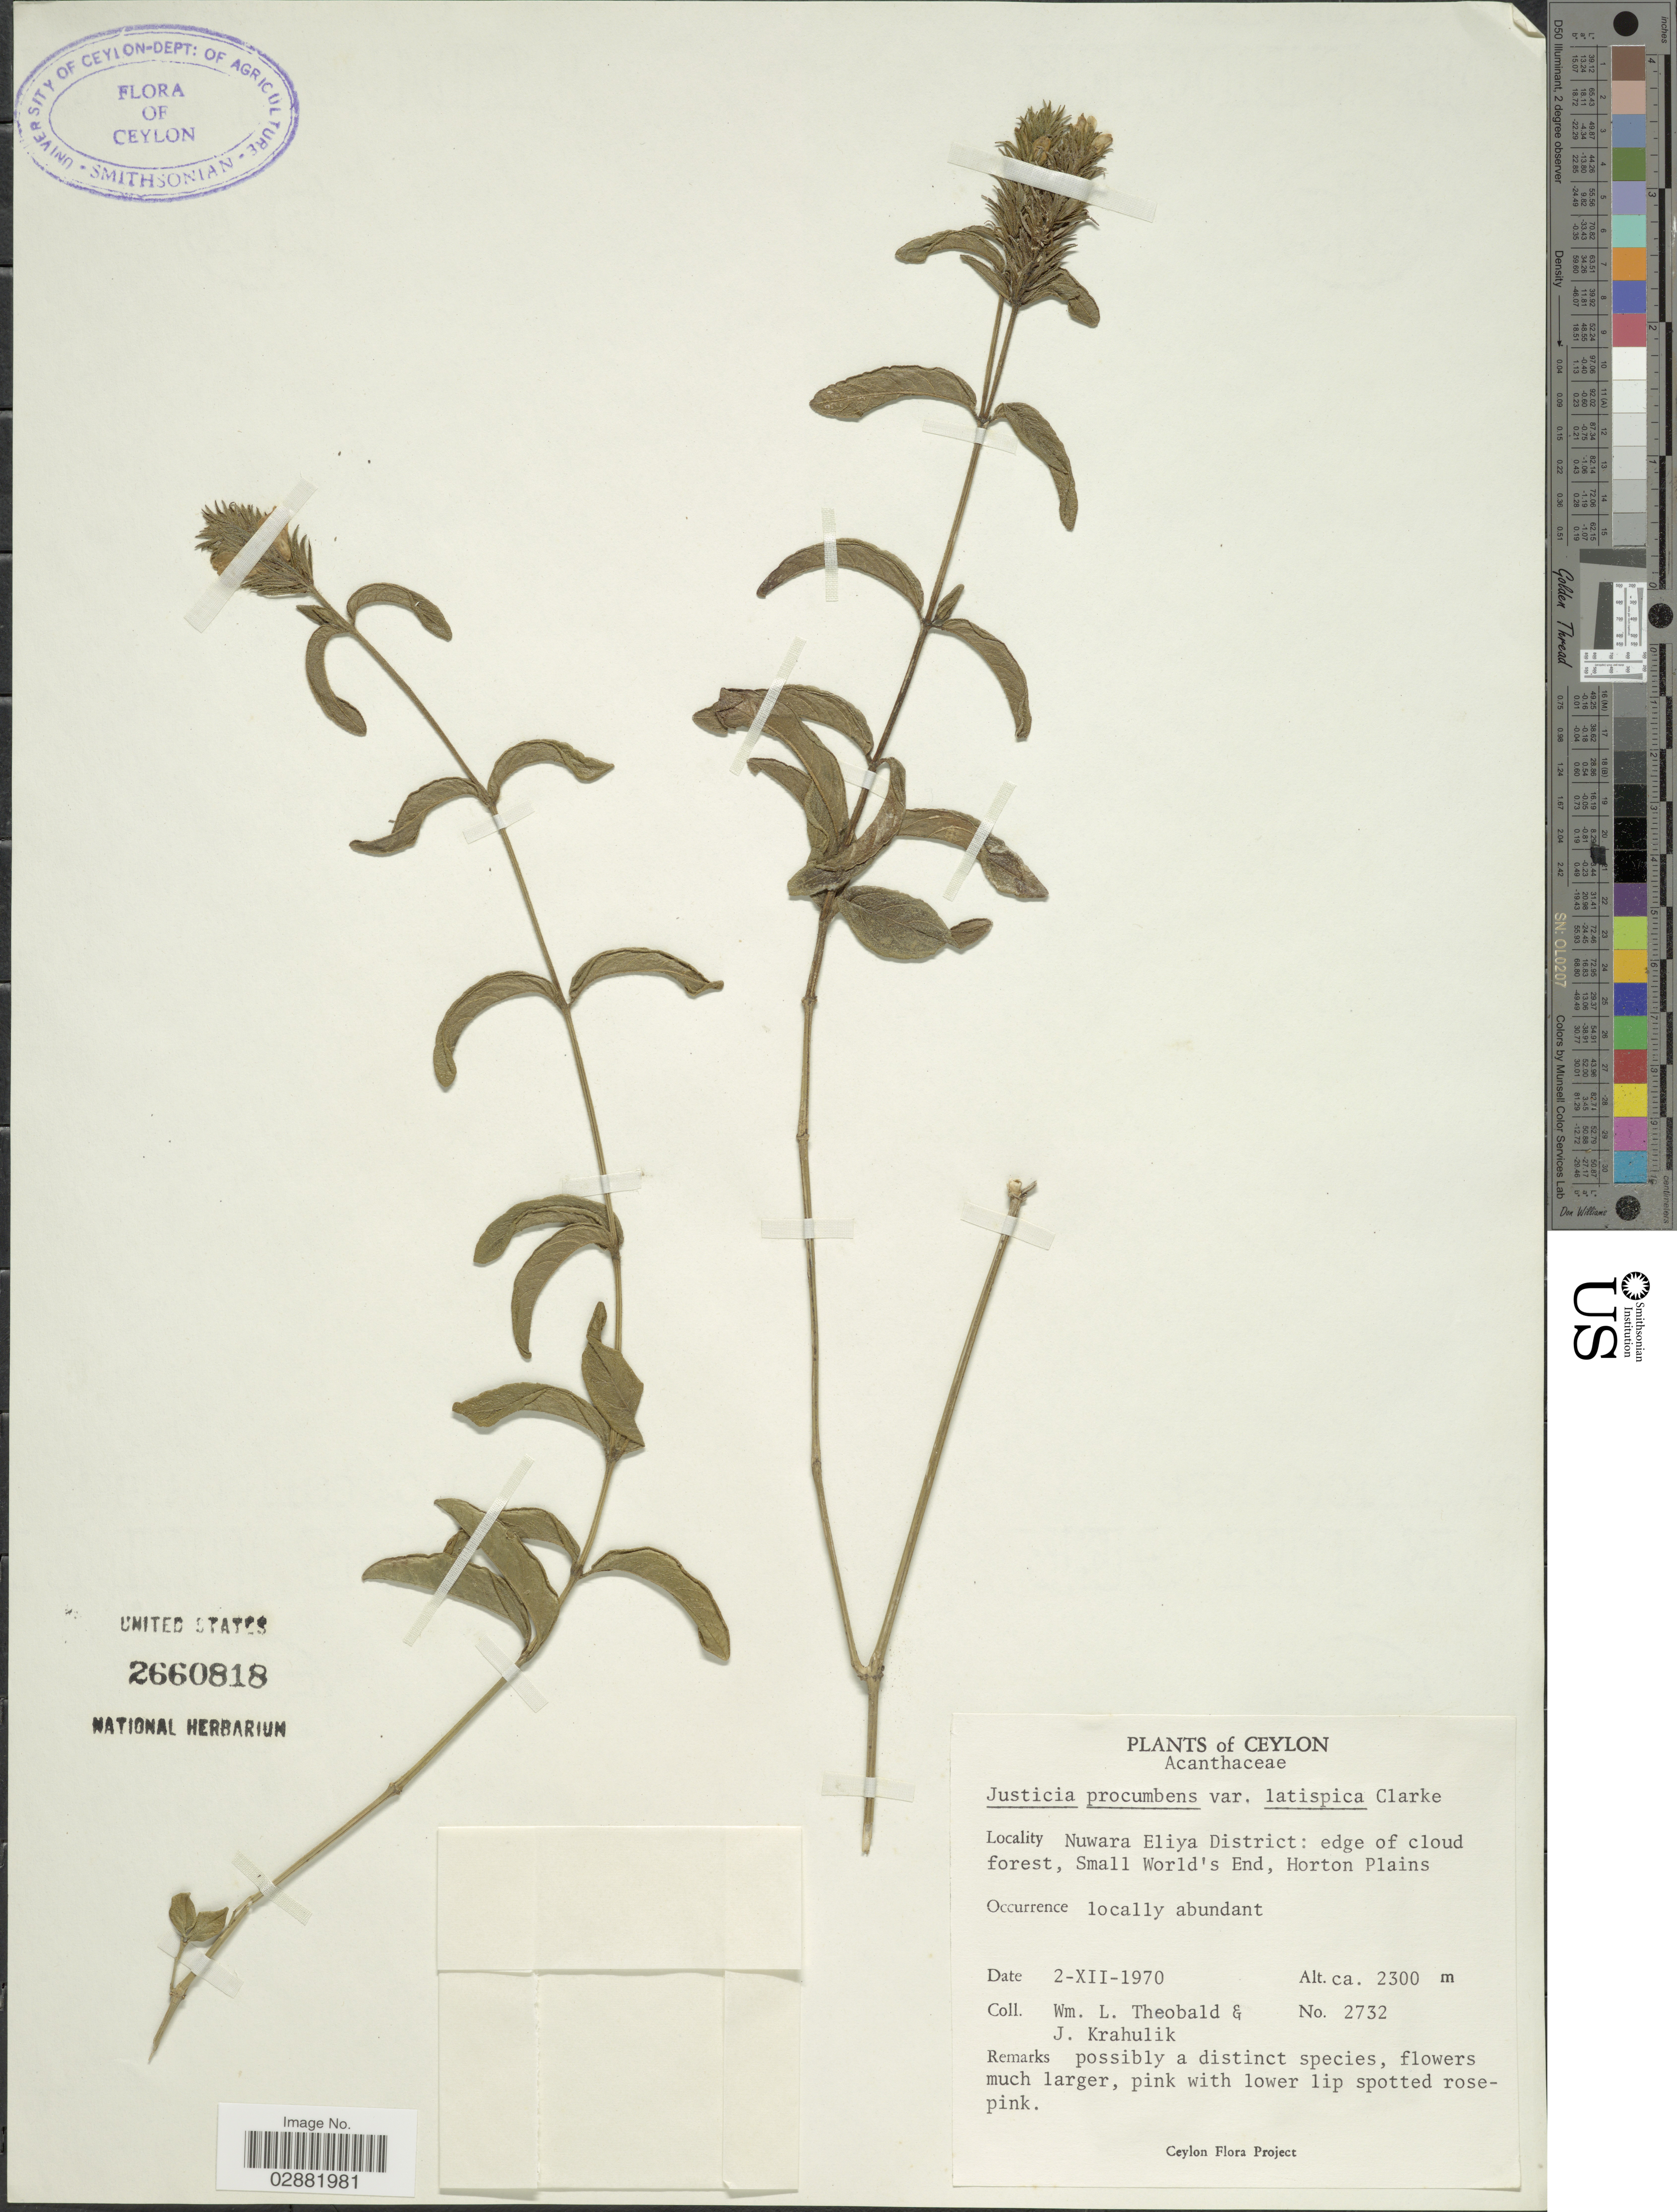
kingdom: Plantae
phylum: Tracheophyta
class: Magnoliopsida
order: Lamiales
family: Acanthaceae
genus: Justicia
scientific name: Justicia procumbens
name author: L.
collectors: W. L. Theobald & J. Krahulik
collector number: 2732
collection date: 1970-12-02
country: Sri Lanka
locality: Ceylon, Nuwara Eliya District, edge of cloud forest, Small World's End, Horton Plains.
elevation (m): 2300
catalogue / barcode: US 2660818